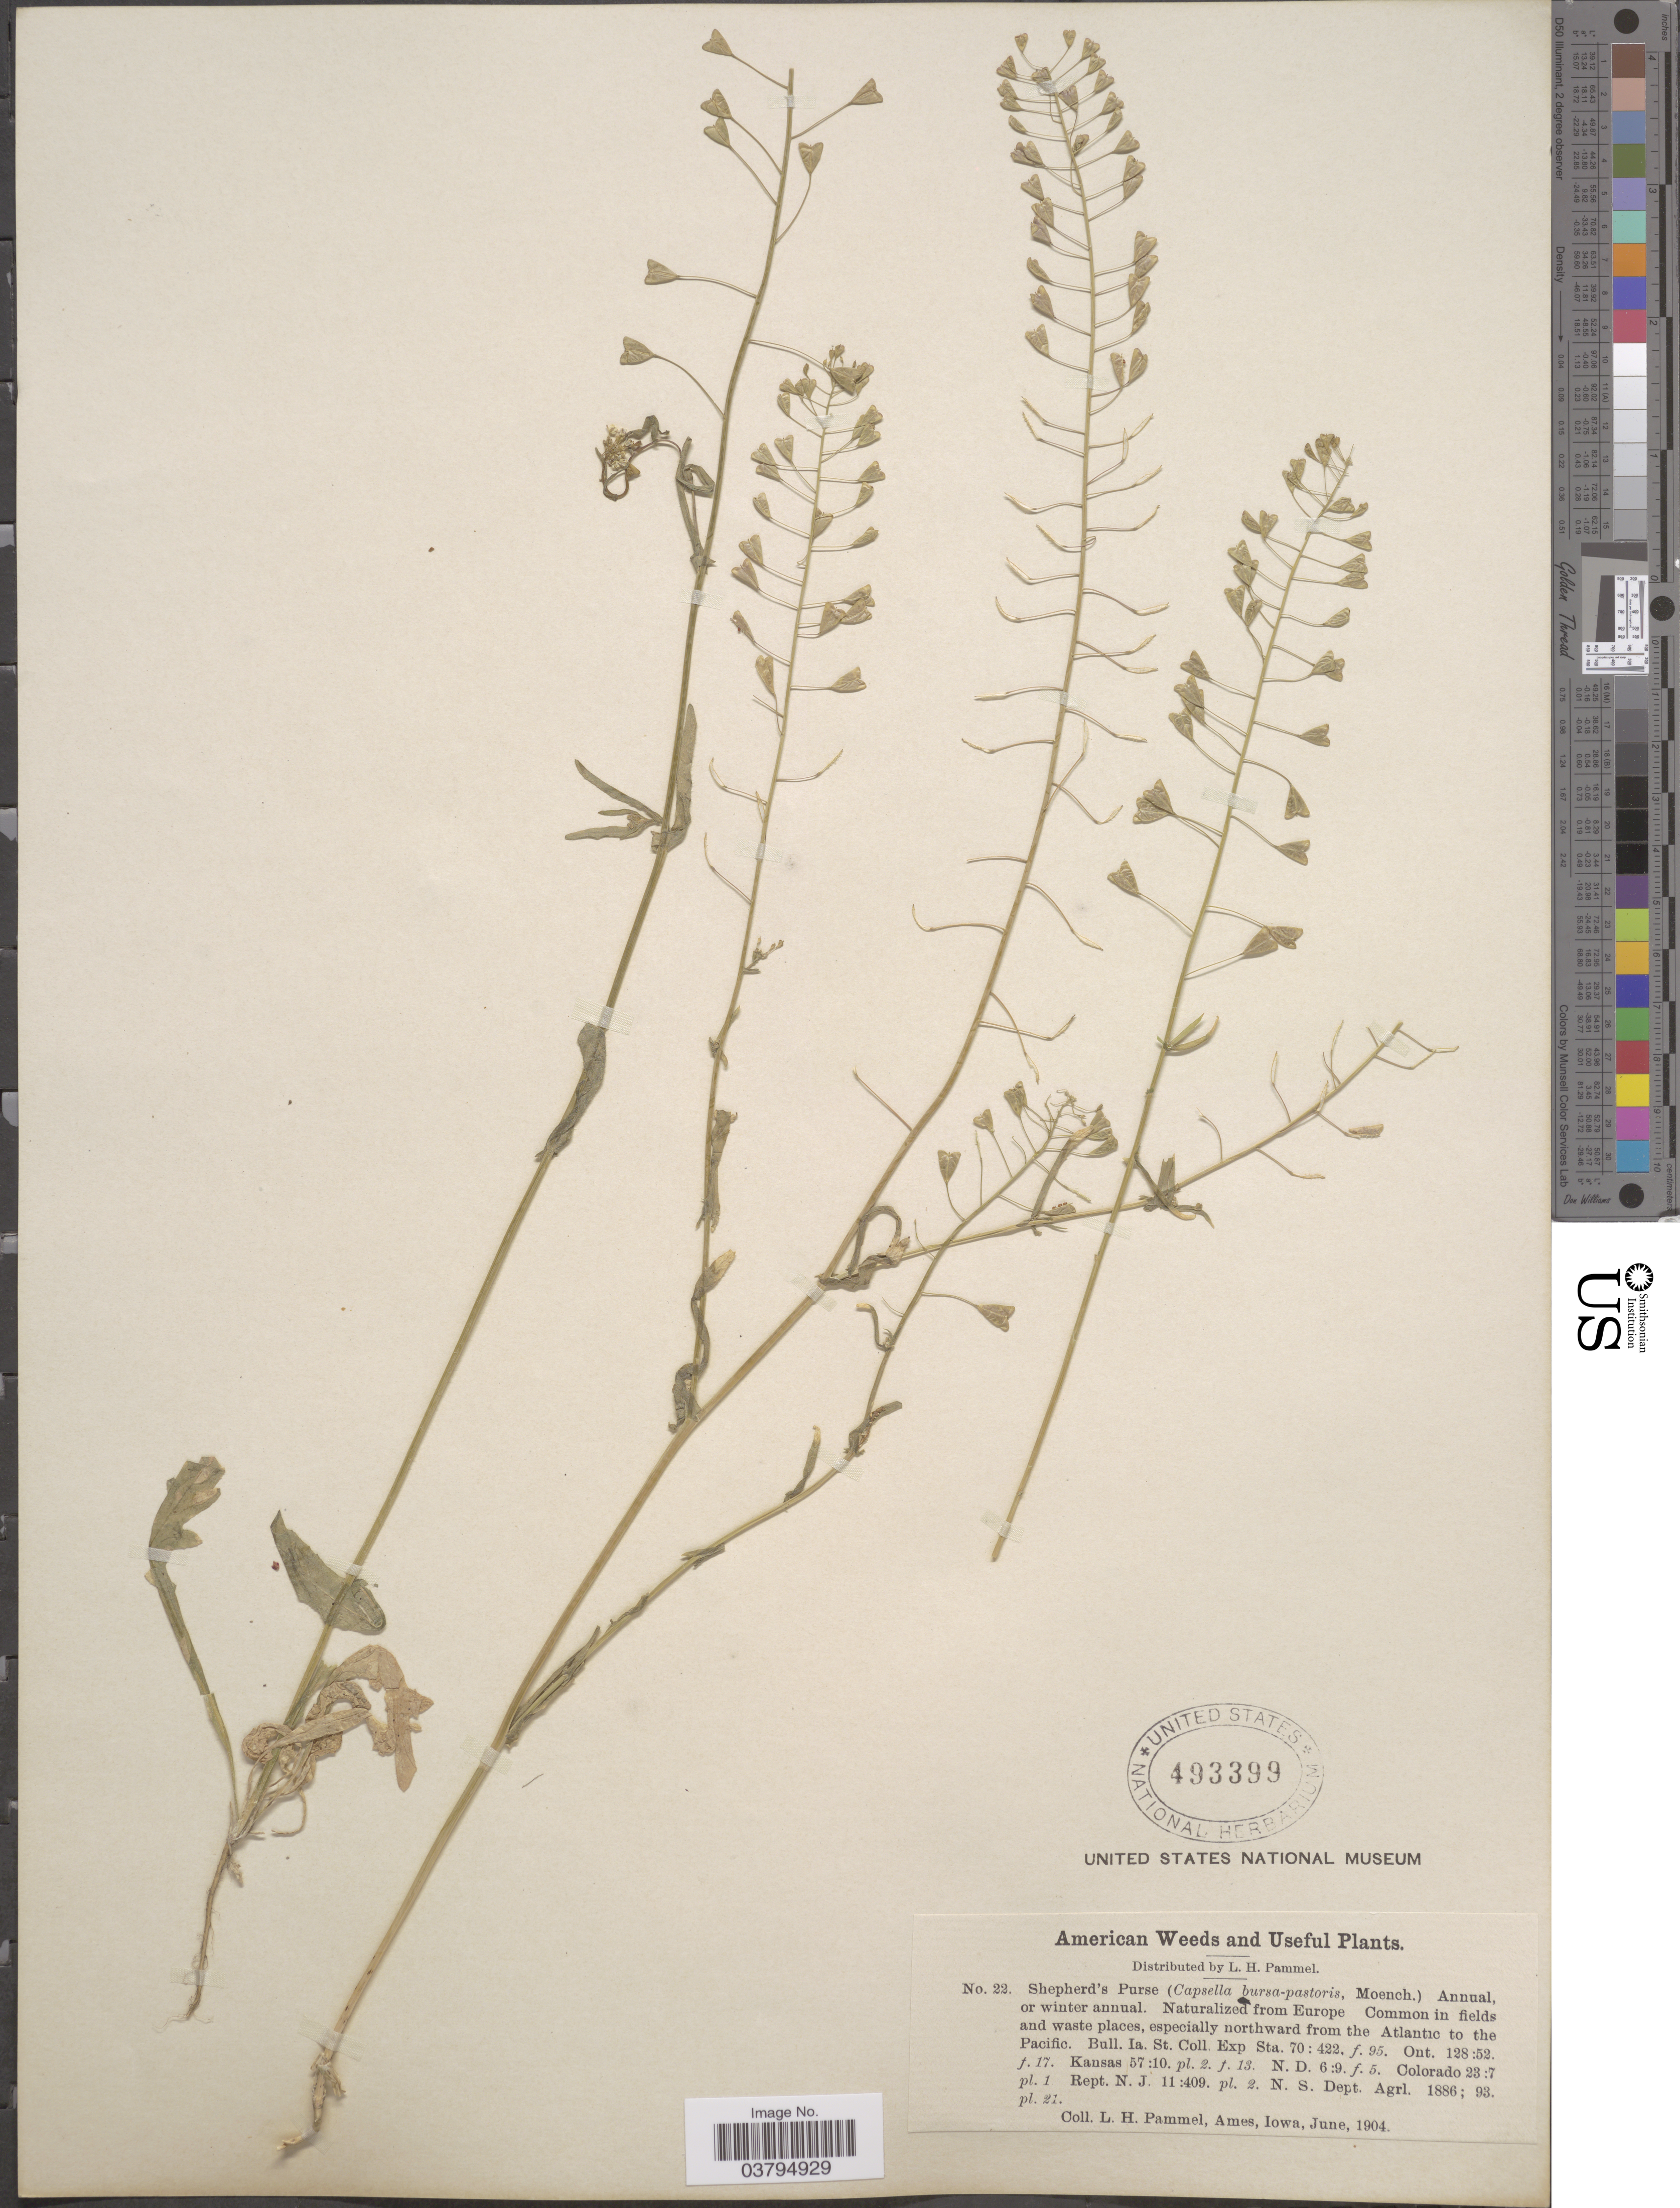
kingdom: Plantae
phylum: Tracheophyta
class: Magnoliopsida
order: Brassicales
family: Brassicaceae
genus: Capsella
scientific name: Capsella bursa-pastoris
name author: (L.) Medik.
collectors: L. Pammel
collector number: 22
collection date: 1904-06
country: United States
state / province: Iowa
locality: Ames.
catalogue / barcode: US 493399